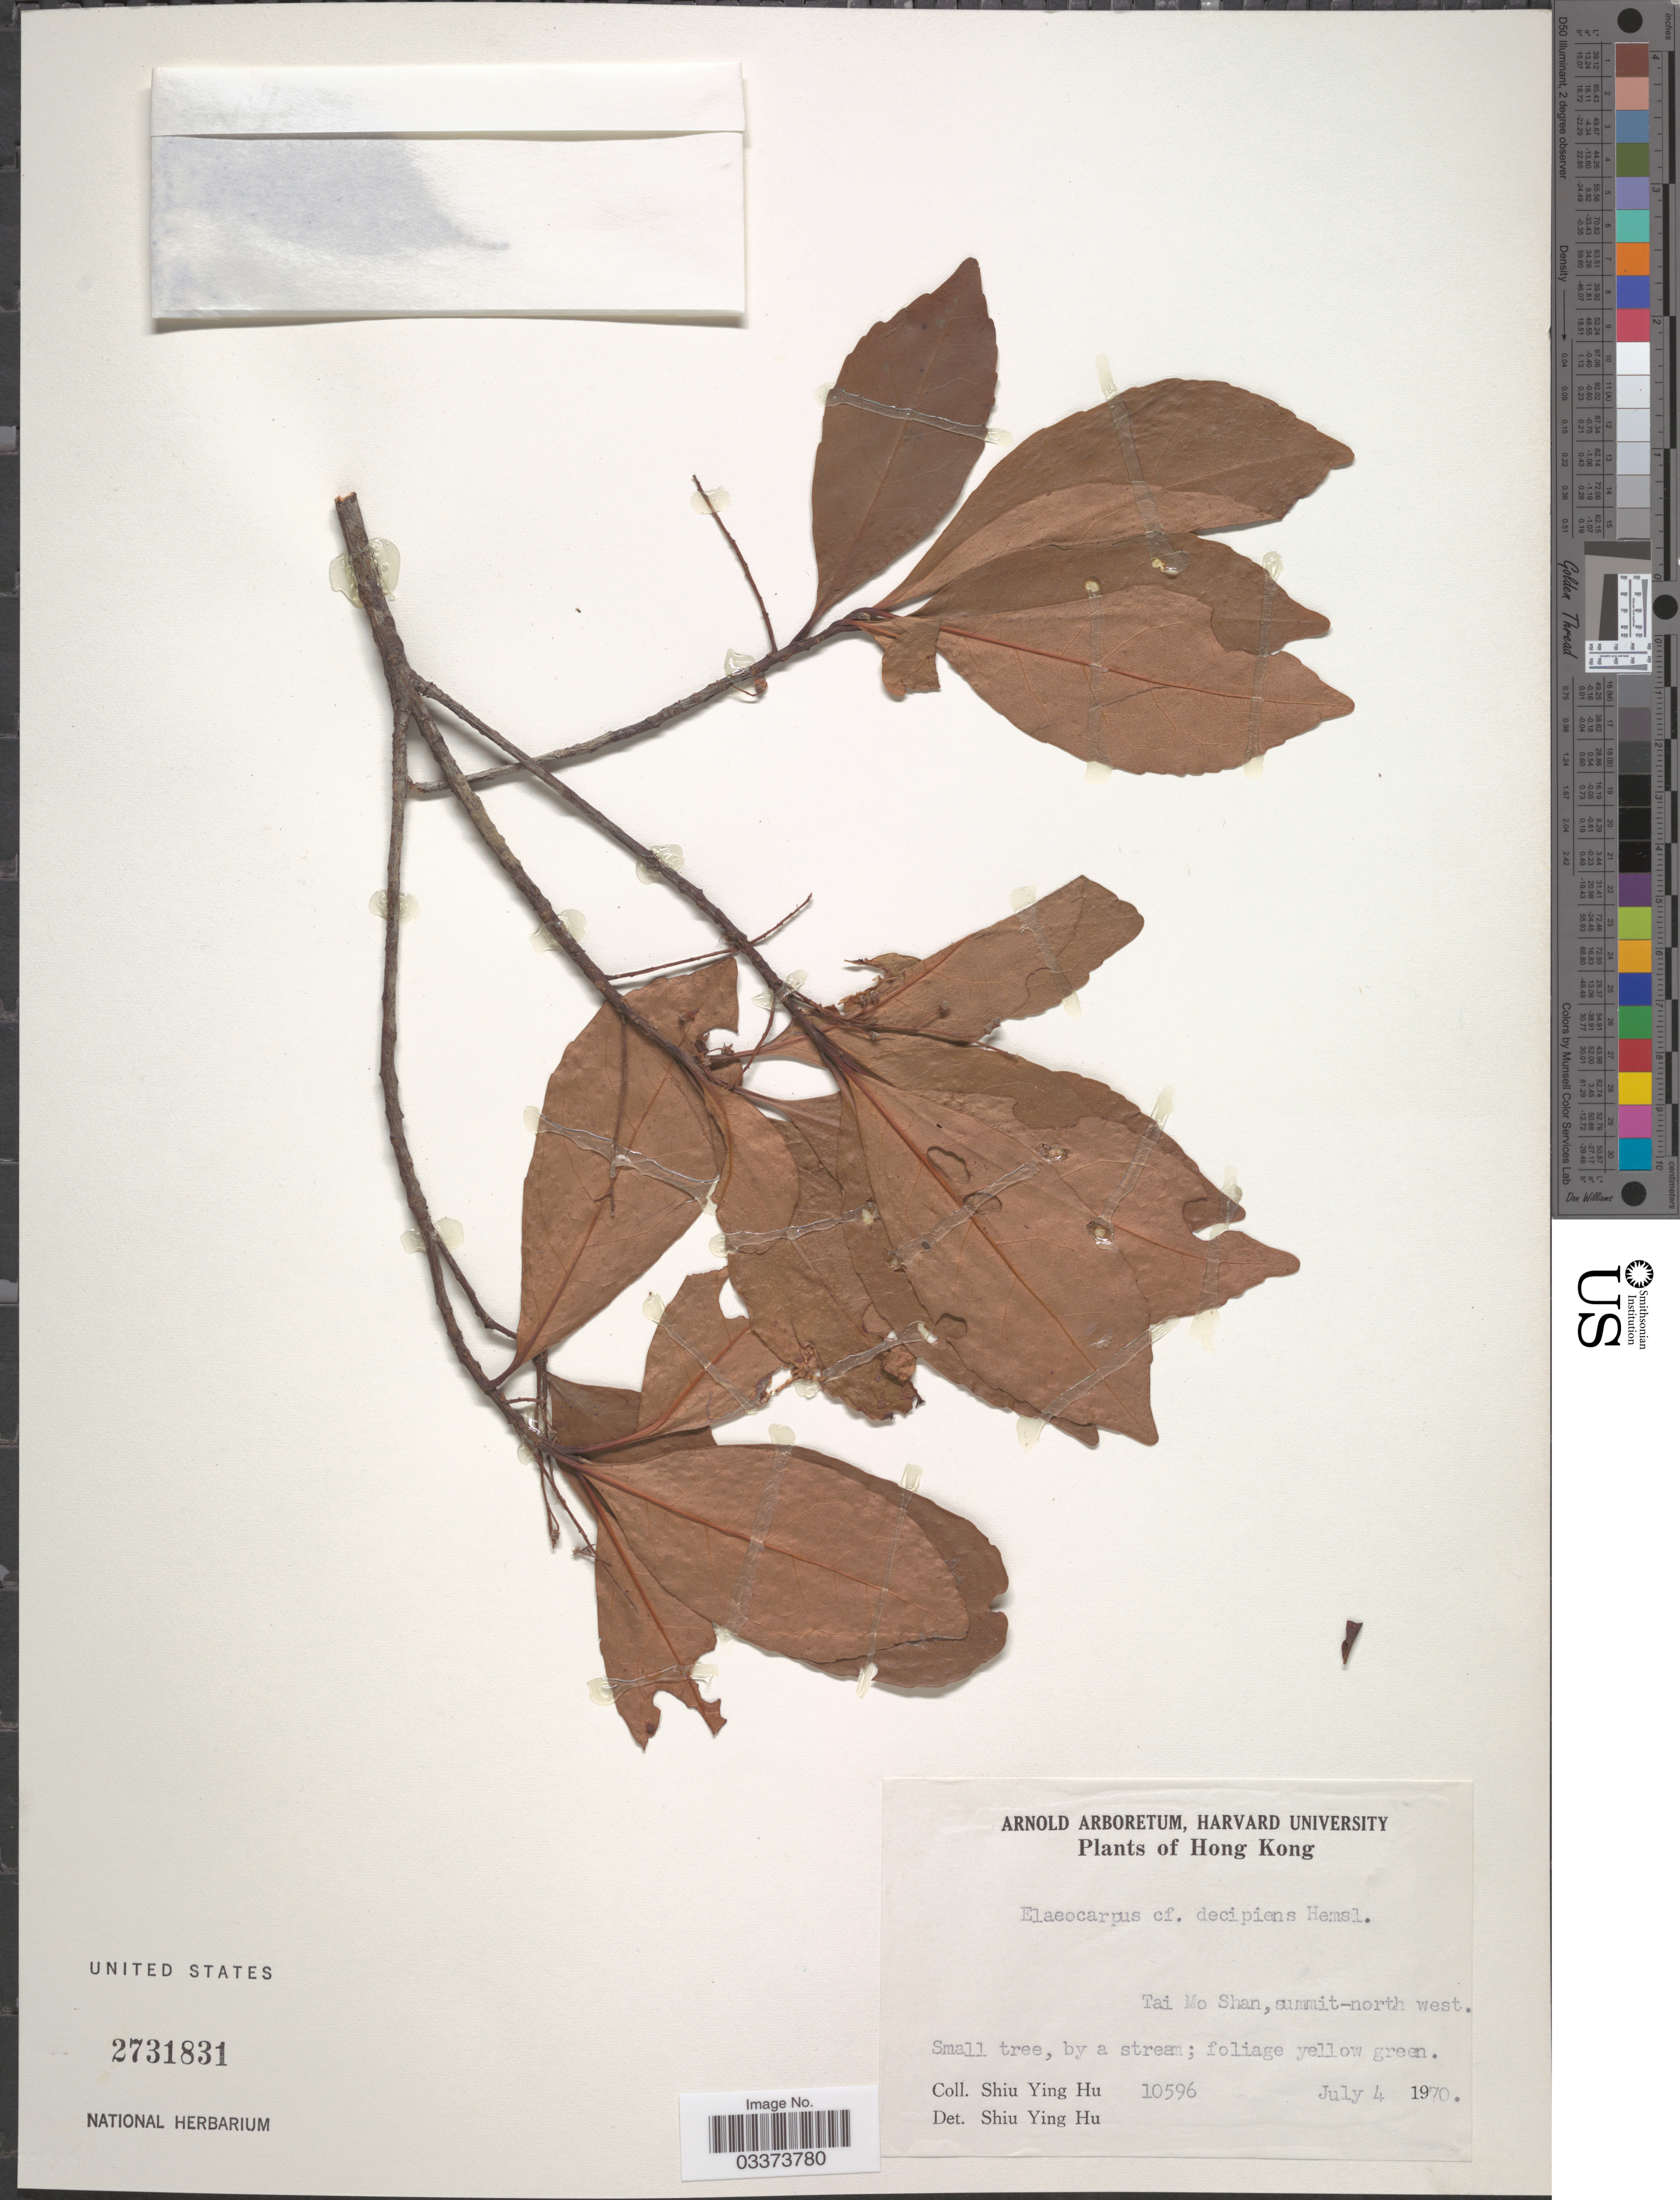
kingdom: Plantae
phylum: Tracheophyta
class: Magnoliopsida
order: Oxalidales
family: Elaeocarpaceae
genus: Elaeocarpus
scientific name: Elaeocarpus decipiens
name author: F.B. Forbes & Hemsl.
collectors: S. Y. Hu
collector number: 10596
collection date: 1970-07-04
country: China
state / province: Hong Kong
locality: Tai Mo Shan, summit-north west.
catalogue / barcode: US 2731831